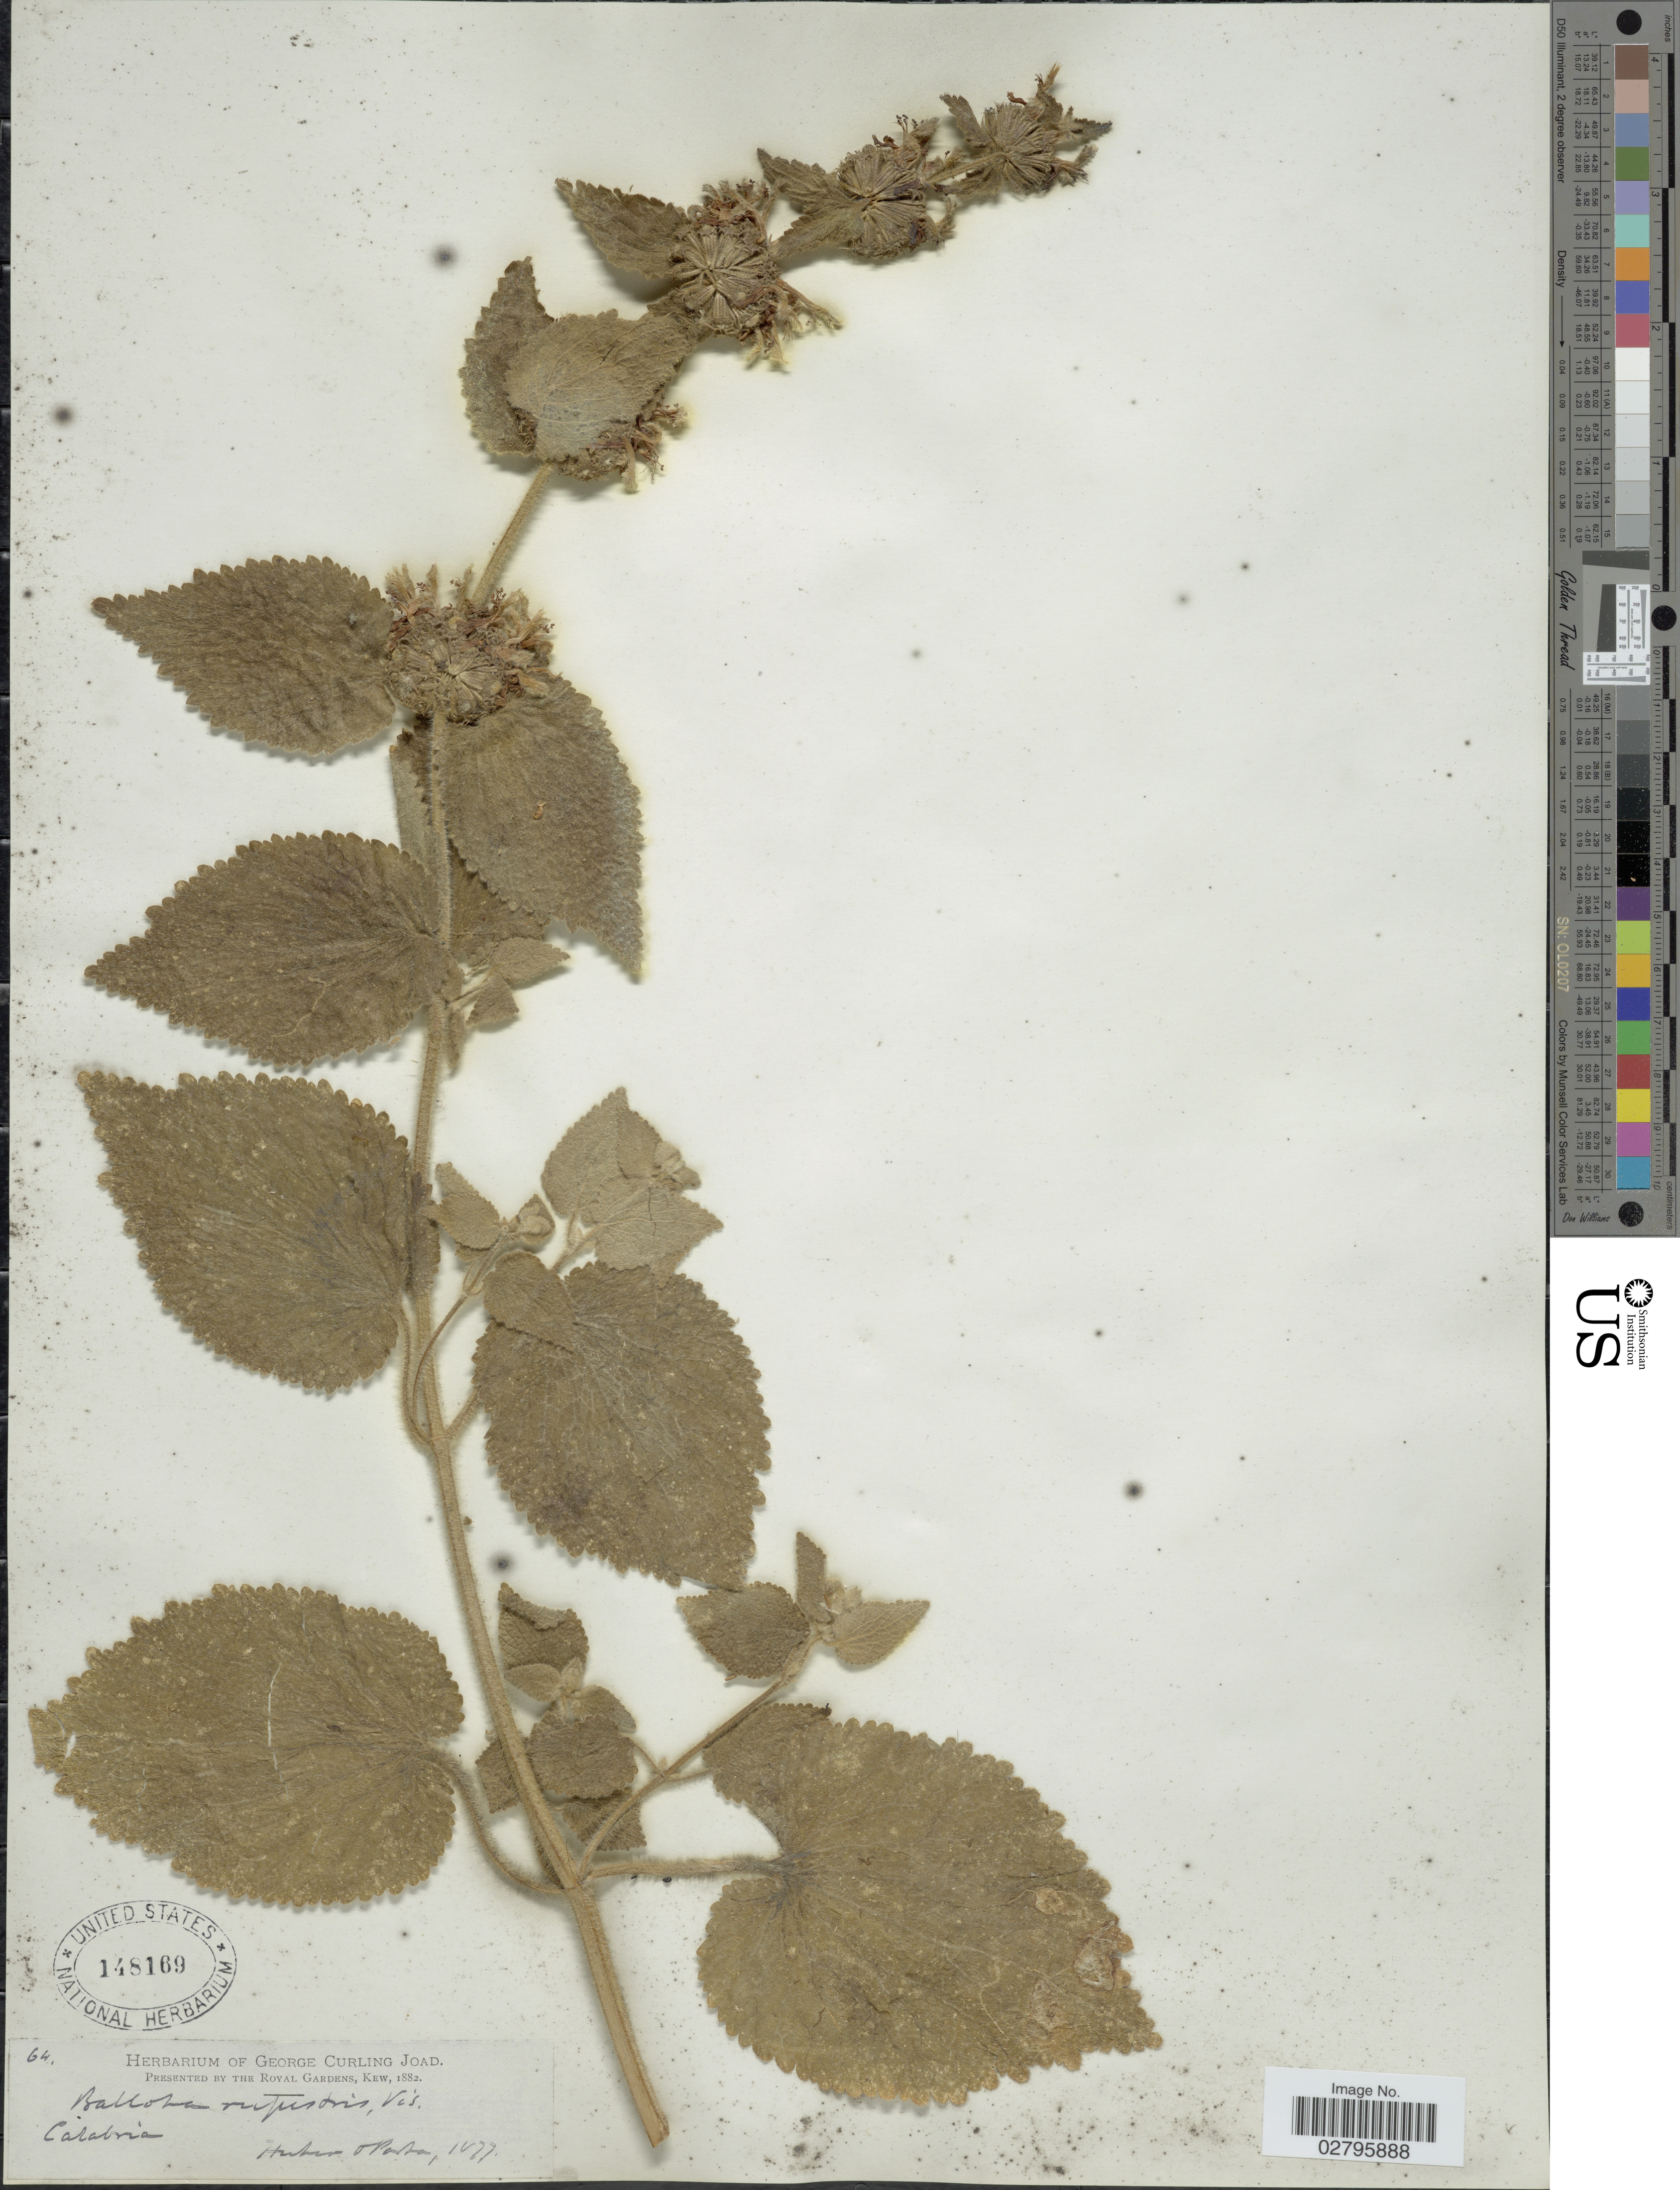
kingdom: Plantae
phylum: Tracheophyta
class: Magnoliopsida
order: Lamiales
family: Lamiaceae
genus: Ballota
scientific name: Ballota rupestris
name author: (Biv.) Vis.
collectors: H. Oparke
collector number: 64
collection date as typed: Transcribed d/m/y: /4/77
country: Italy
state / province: Calabria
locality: Calabria.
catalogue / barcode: US 148169